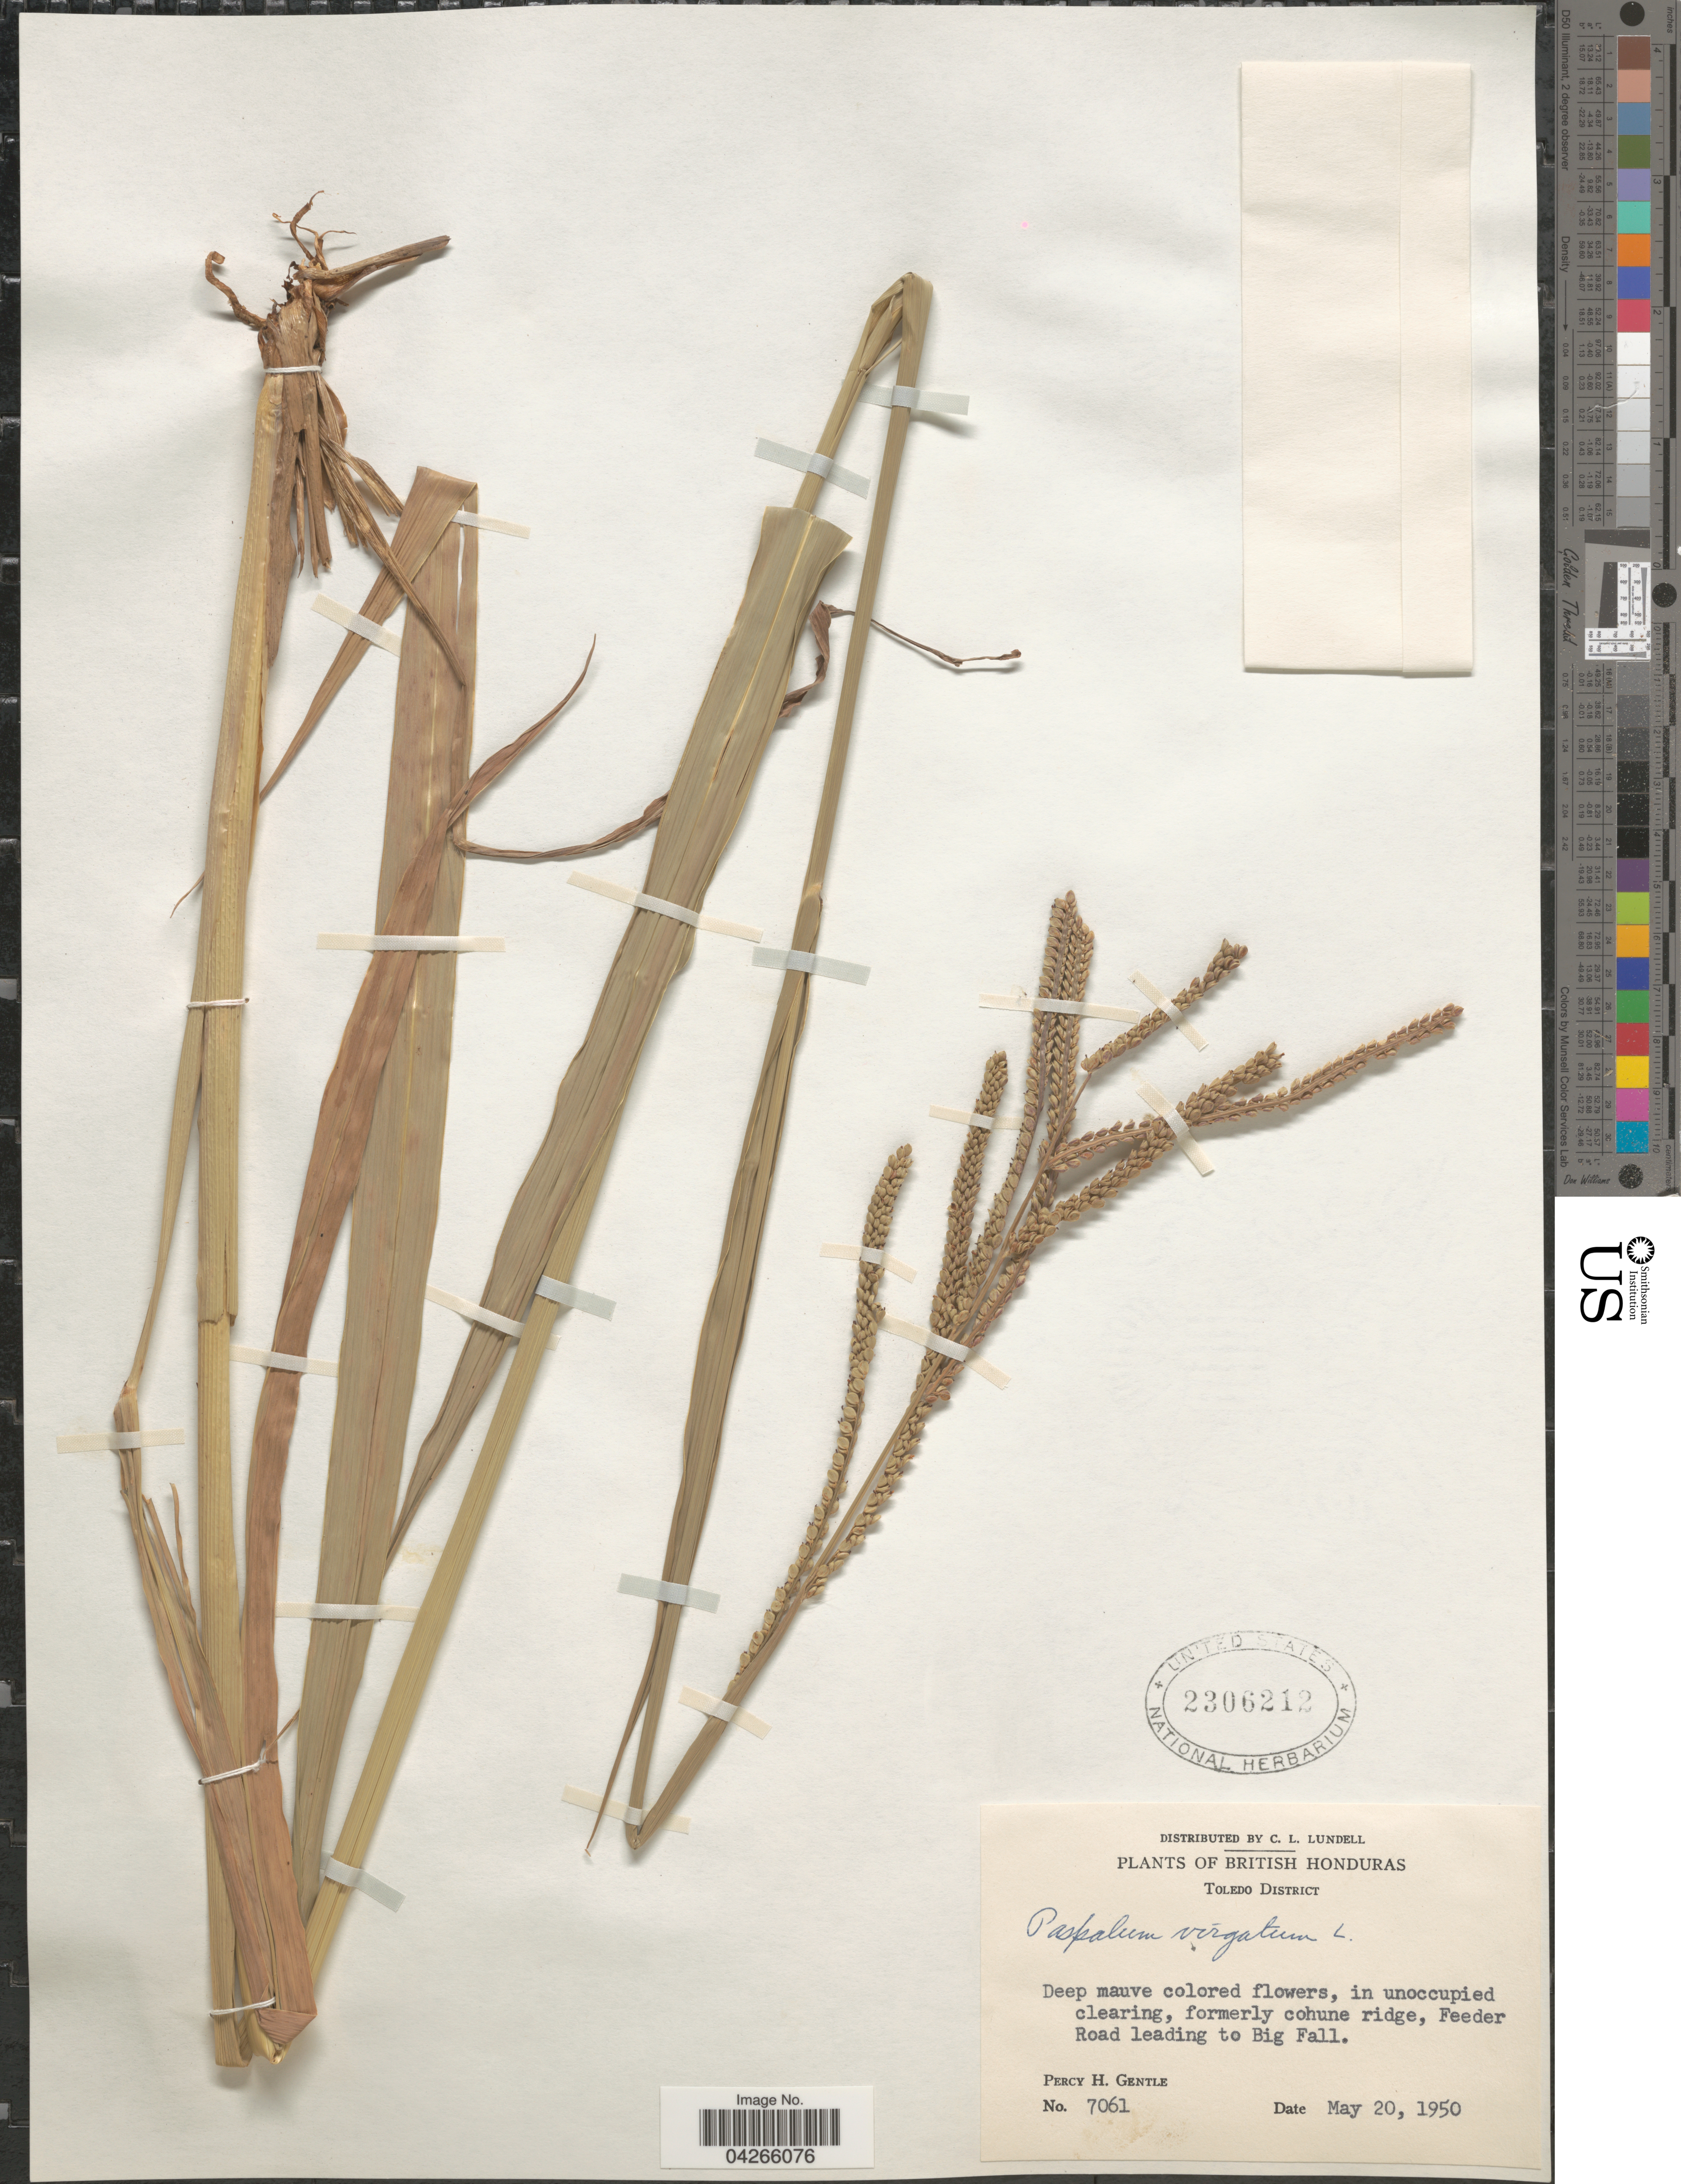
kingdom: Plantae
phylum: Tracheophyta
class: Liliopsida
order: Poales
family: Poaceae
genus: Paspalum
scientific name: Paspalum virgatum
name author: L.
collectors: P. H. Gentle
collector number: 7061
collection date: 1950-05-20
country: Belize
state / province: Toledo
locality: British Honduras. Toledo District. Feeder Road leading to Big Fall.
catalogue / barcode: US 2306212